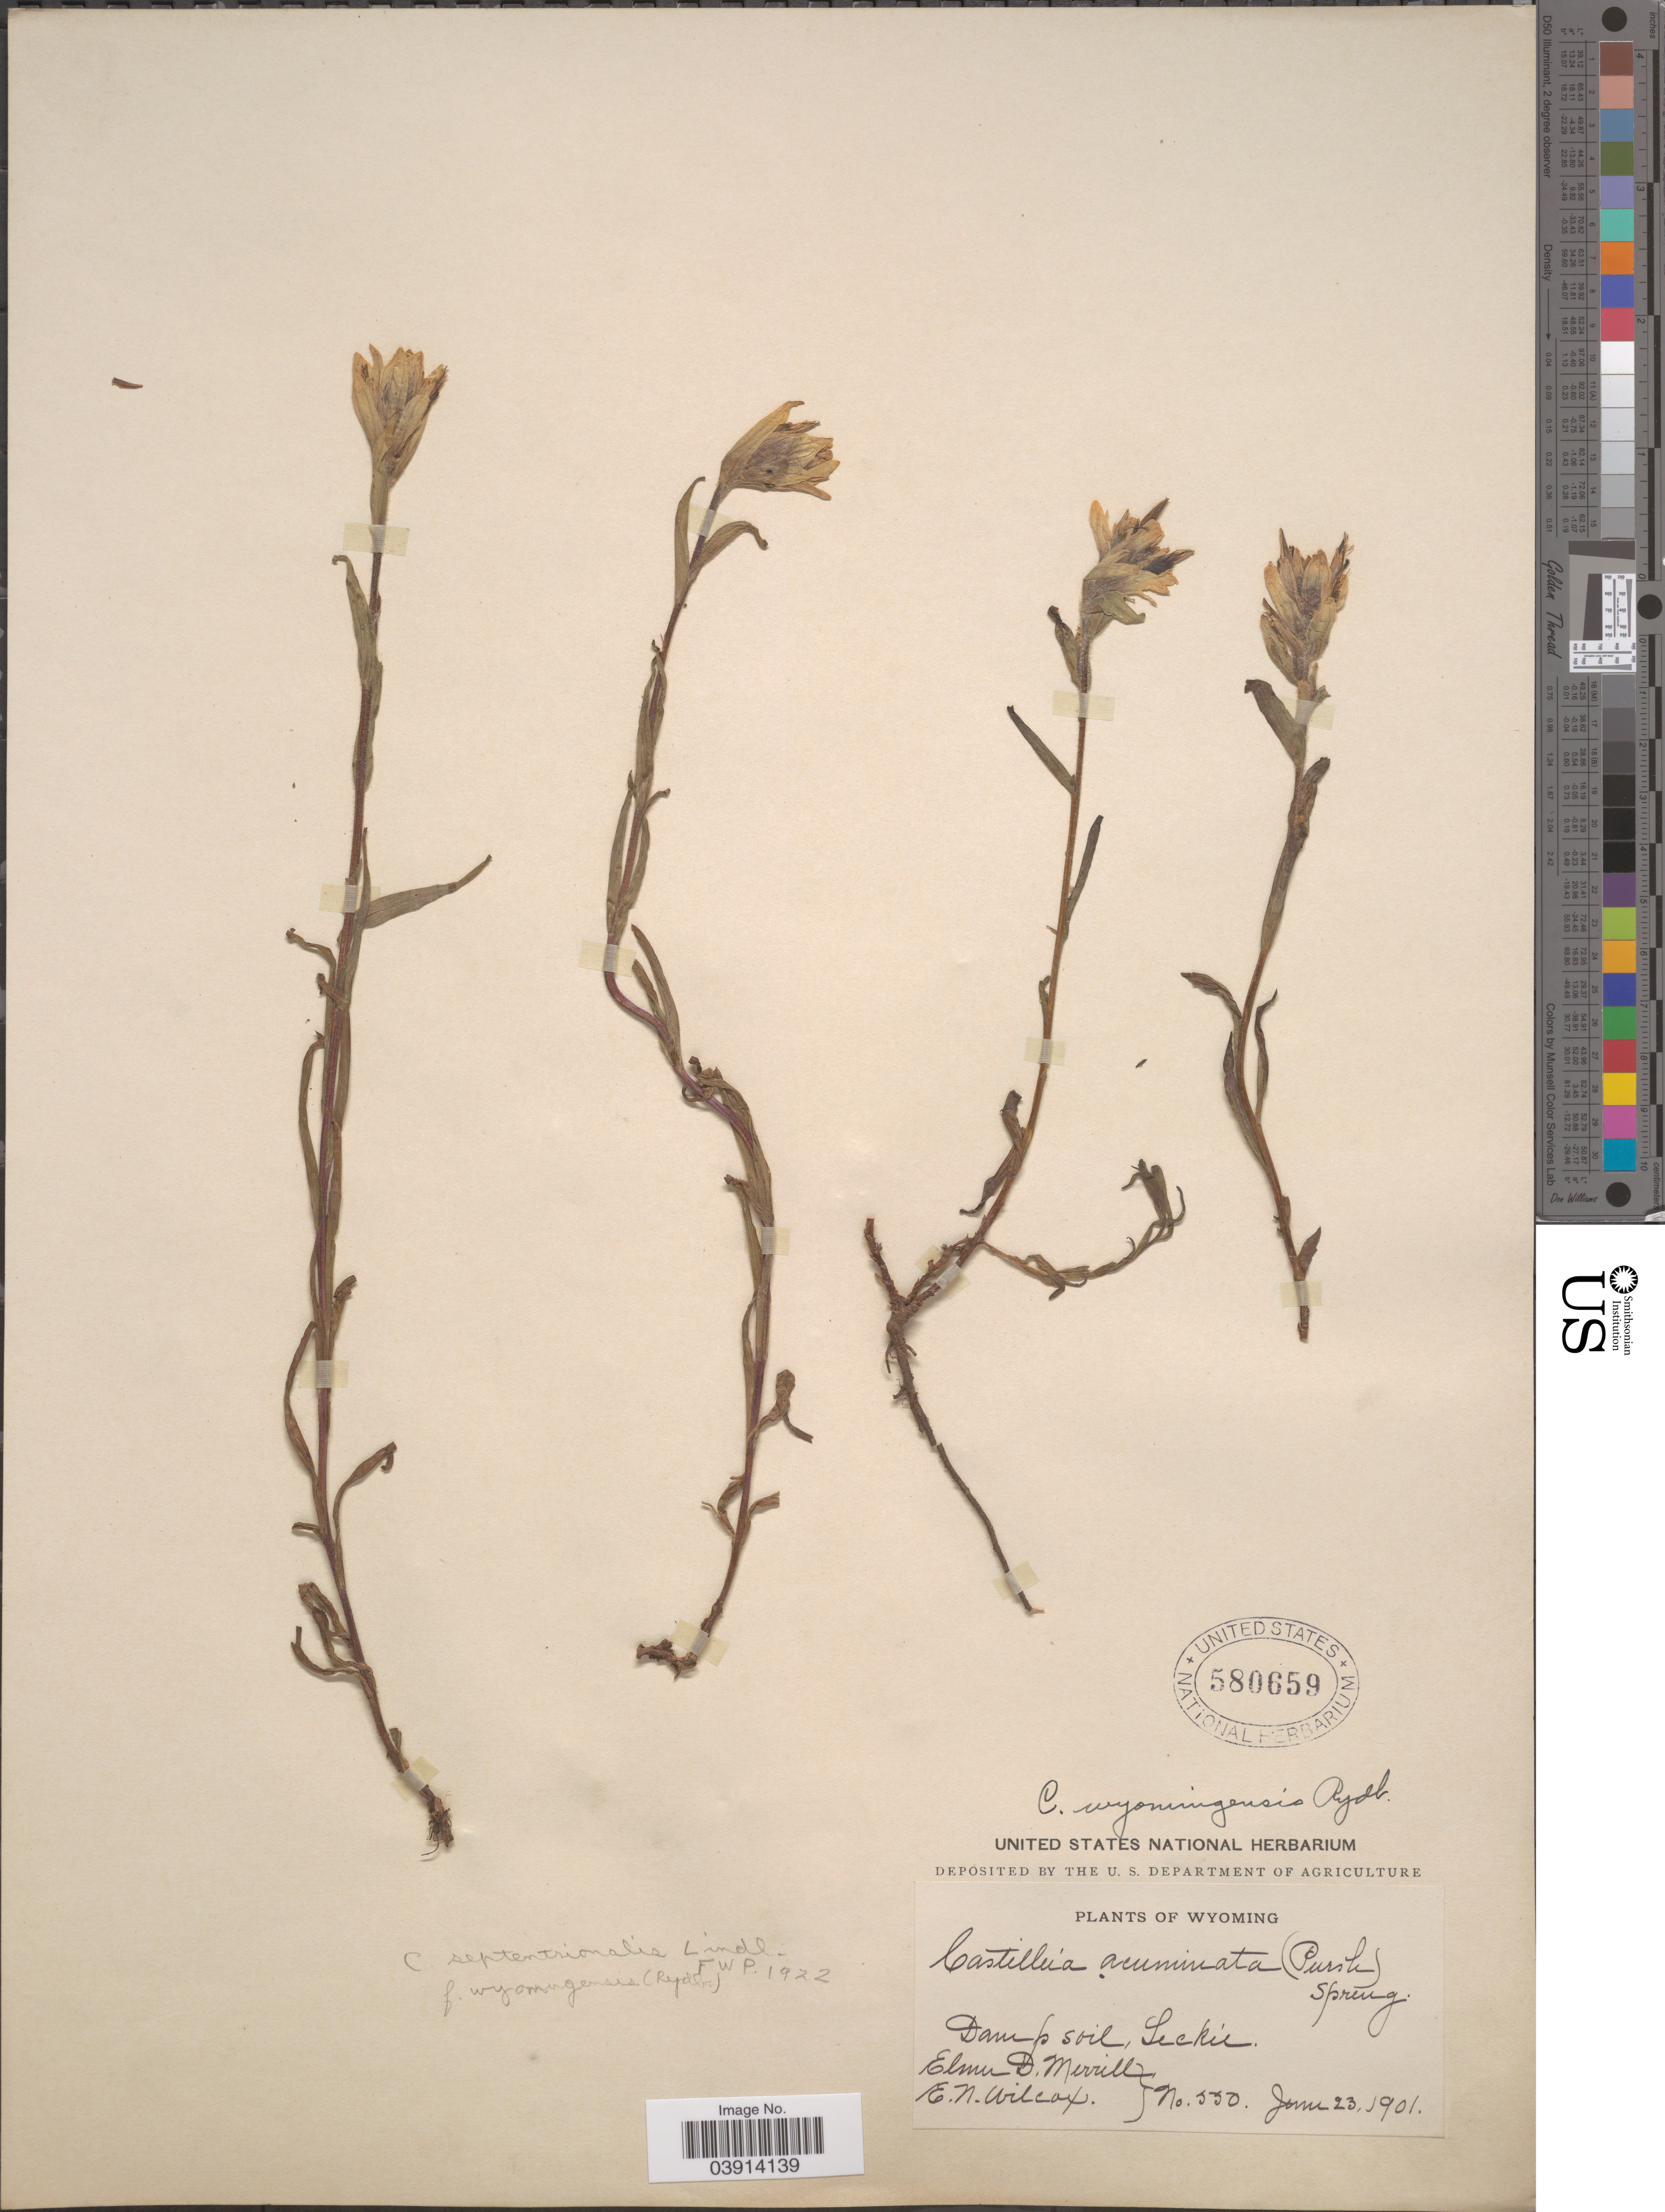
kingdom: Plantae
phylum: Tracheophyta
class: Magnoliopsida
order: Lamiales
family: Orobanchaceae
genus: Castilleja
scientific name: Castilleja tenella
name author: Rebrist.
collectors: E. D. Merrill & E. Wilcox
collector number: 550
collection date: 1901-06-23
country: United States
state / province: Wyoming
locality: Leckie.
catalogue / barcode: US 580659